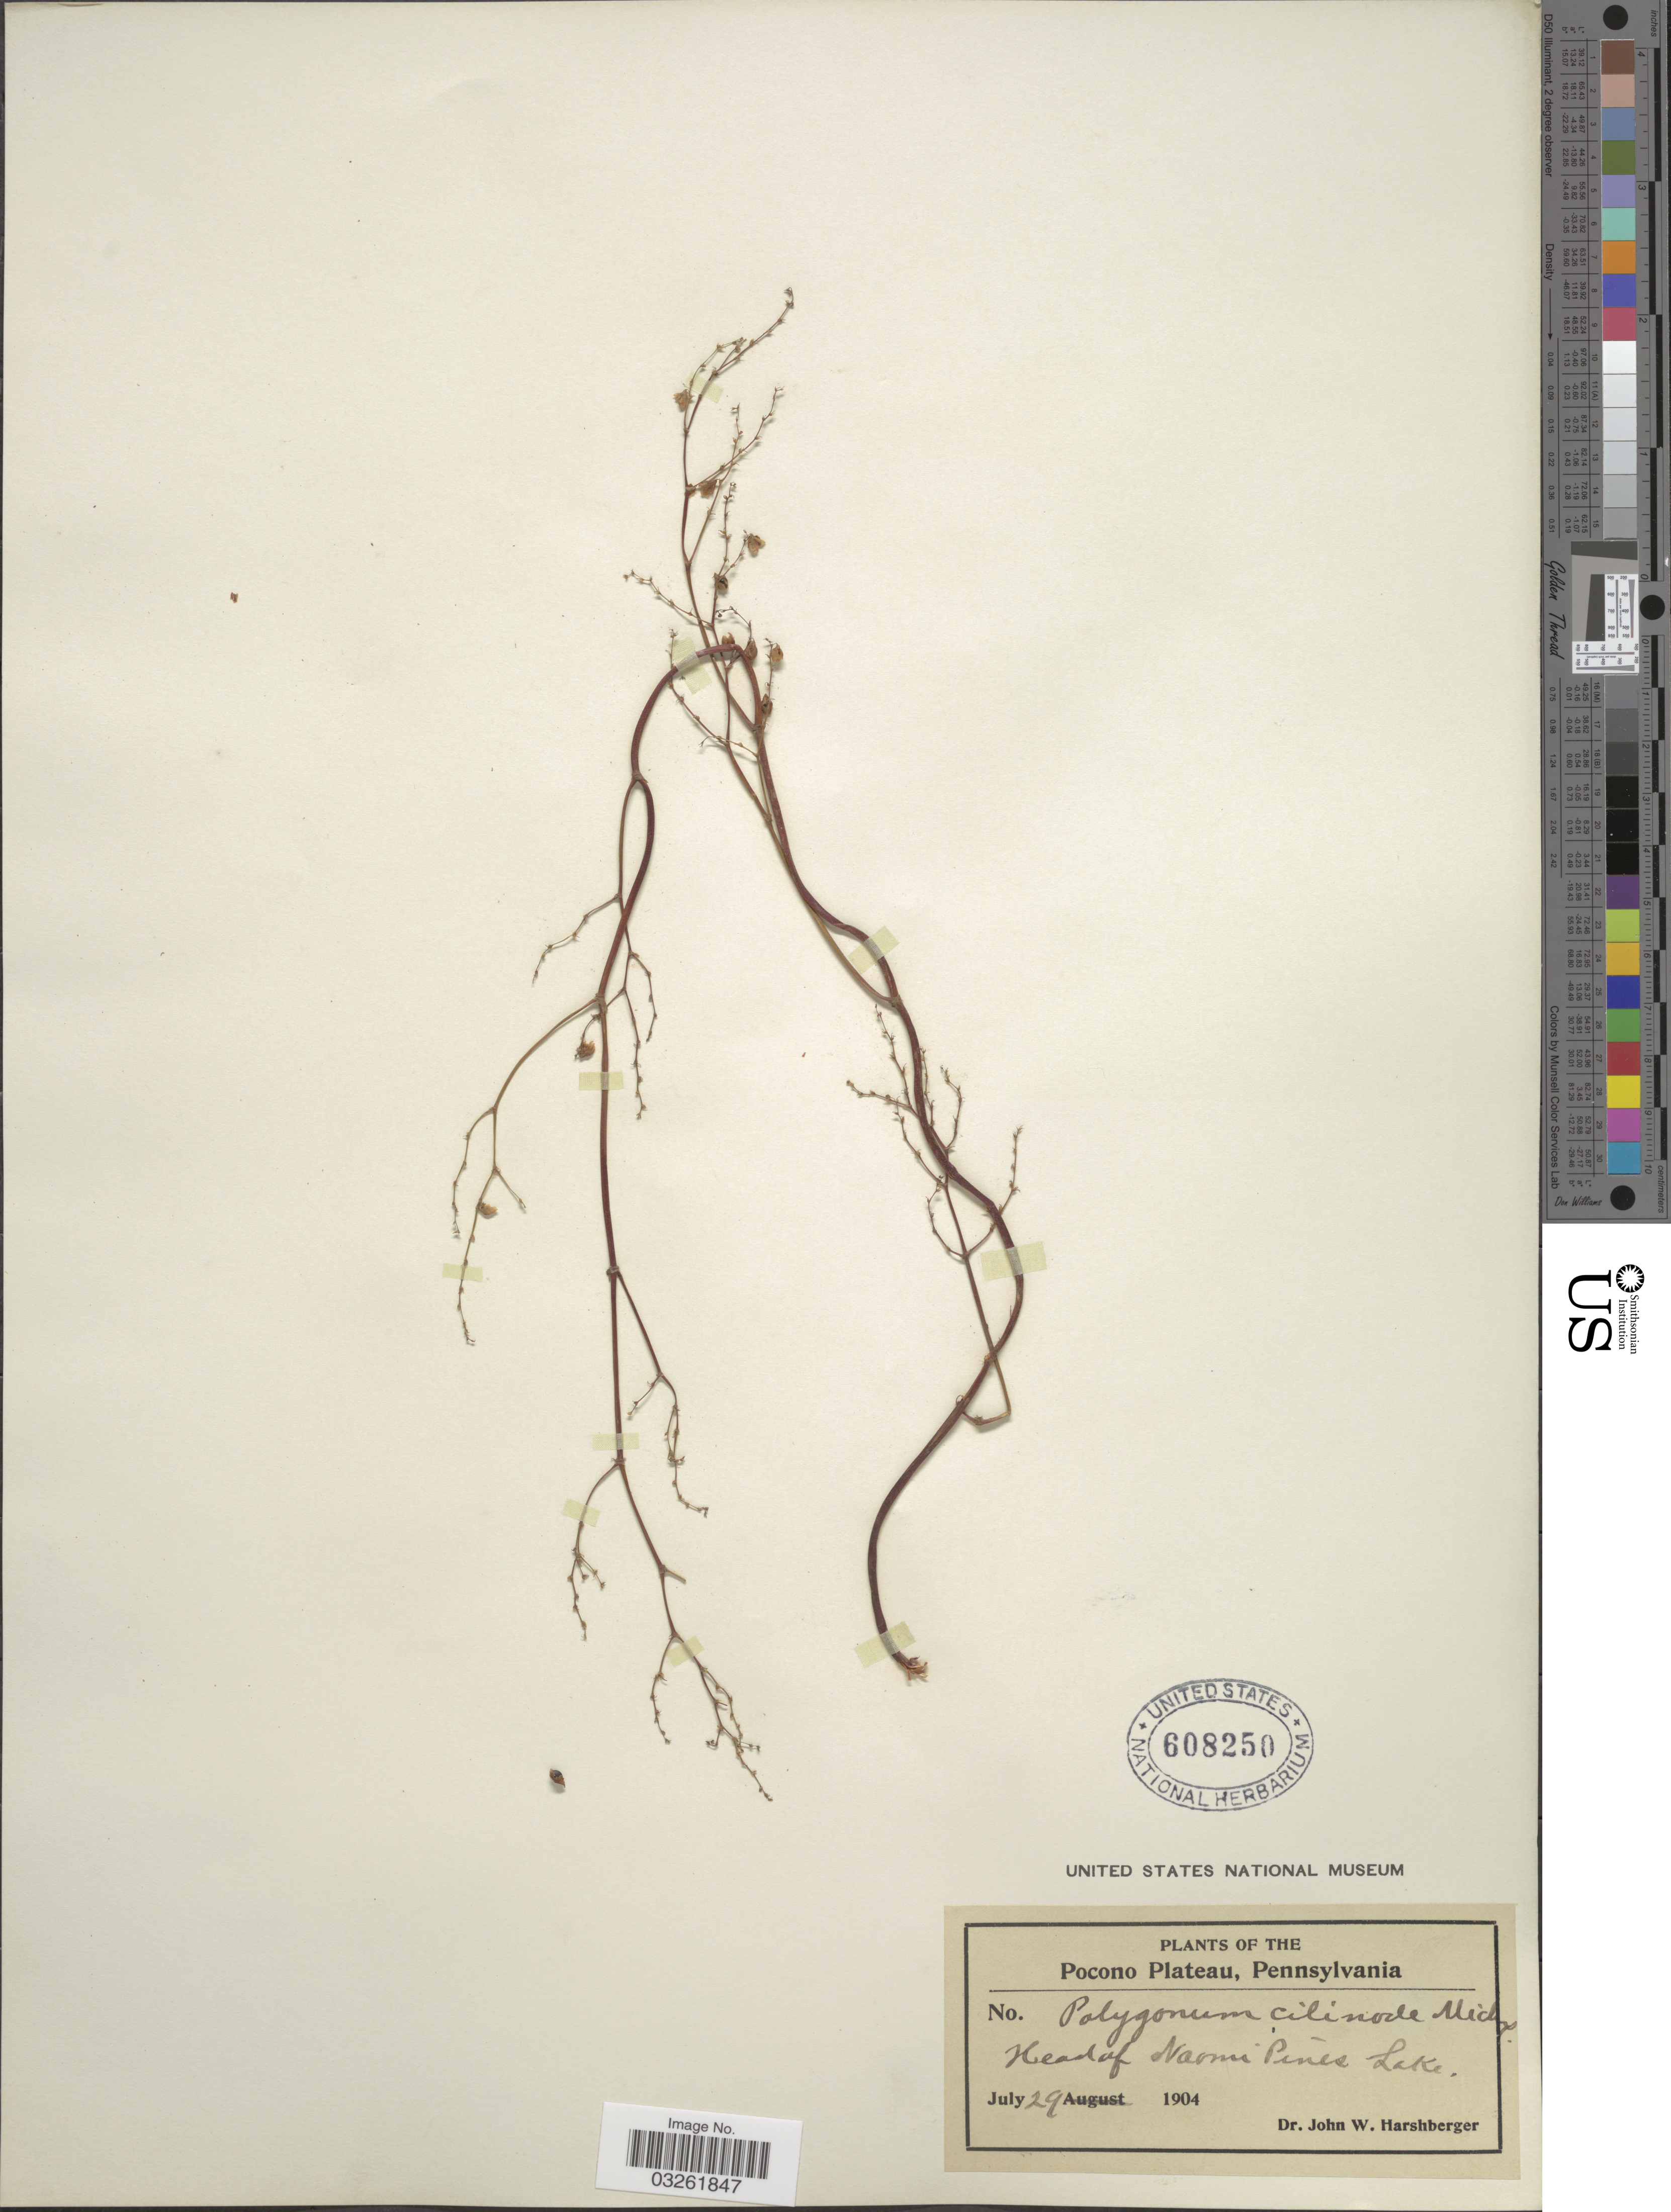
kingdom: Plantae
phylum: Tracheophyta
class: Magnoliopsida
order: Caryophyllales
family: Polygonaceae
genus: Fallopia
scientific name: Fallopia cilinodis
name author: (Michx.) Holub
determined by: Strong, M. T., (US), Smithsonian Institution - National Museum of Natural History (UNITED STATES)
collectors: J. W. Harshberger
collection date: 1904-07-29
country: United States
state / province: Pennsylvania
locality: Pocono Plateau. Head of Naomi Pines Lake.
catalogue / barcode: US 608250